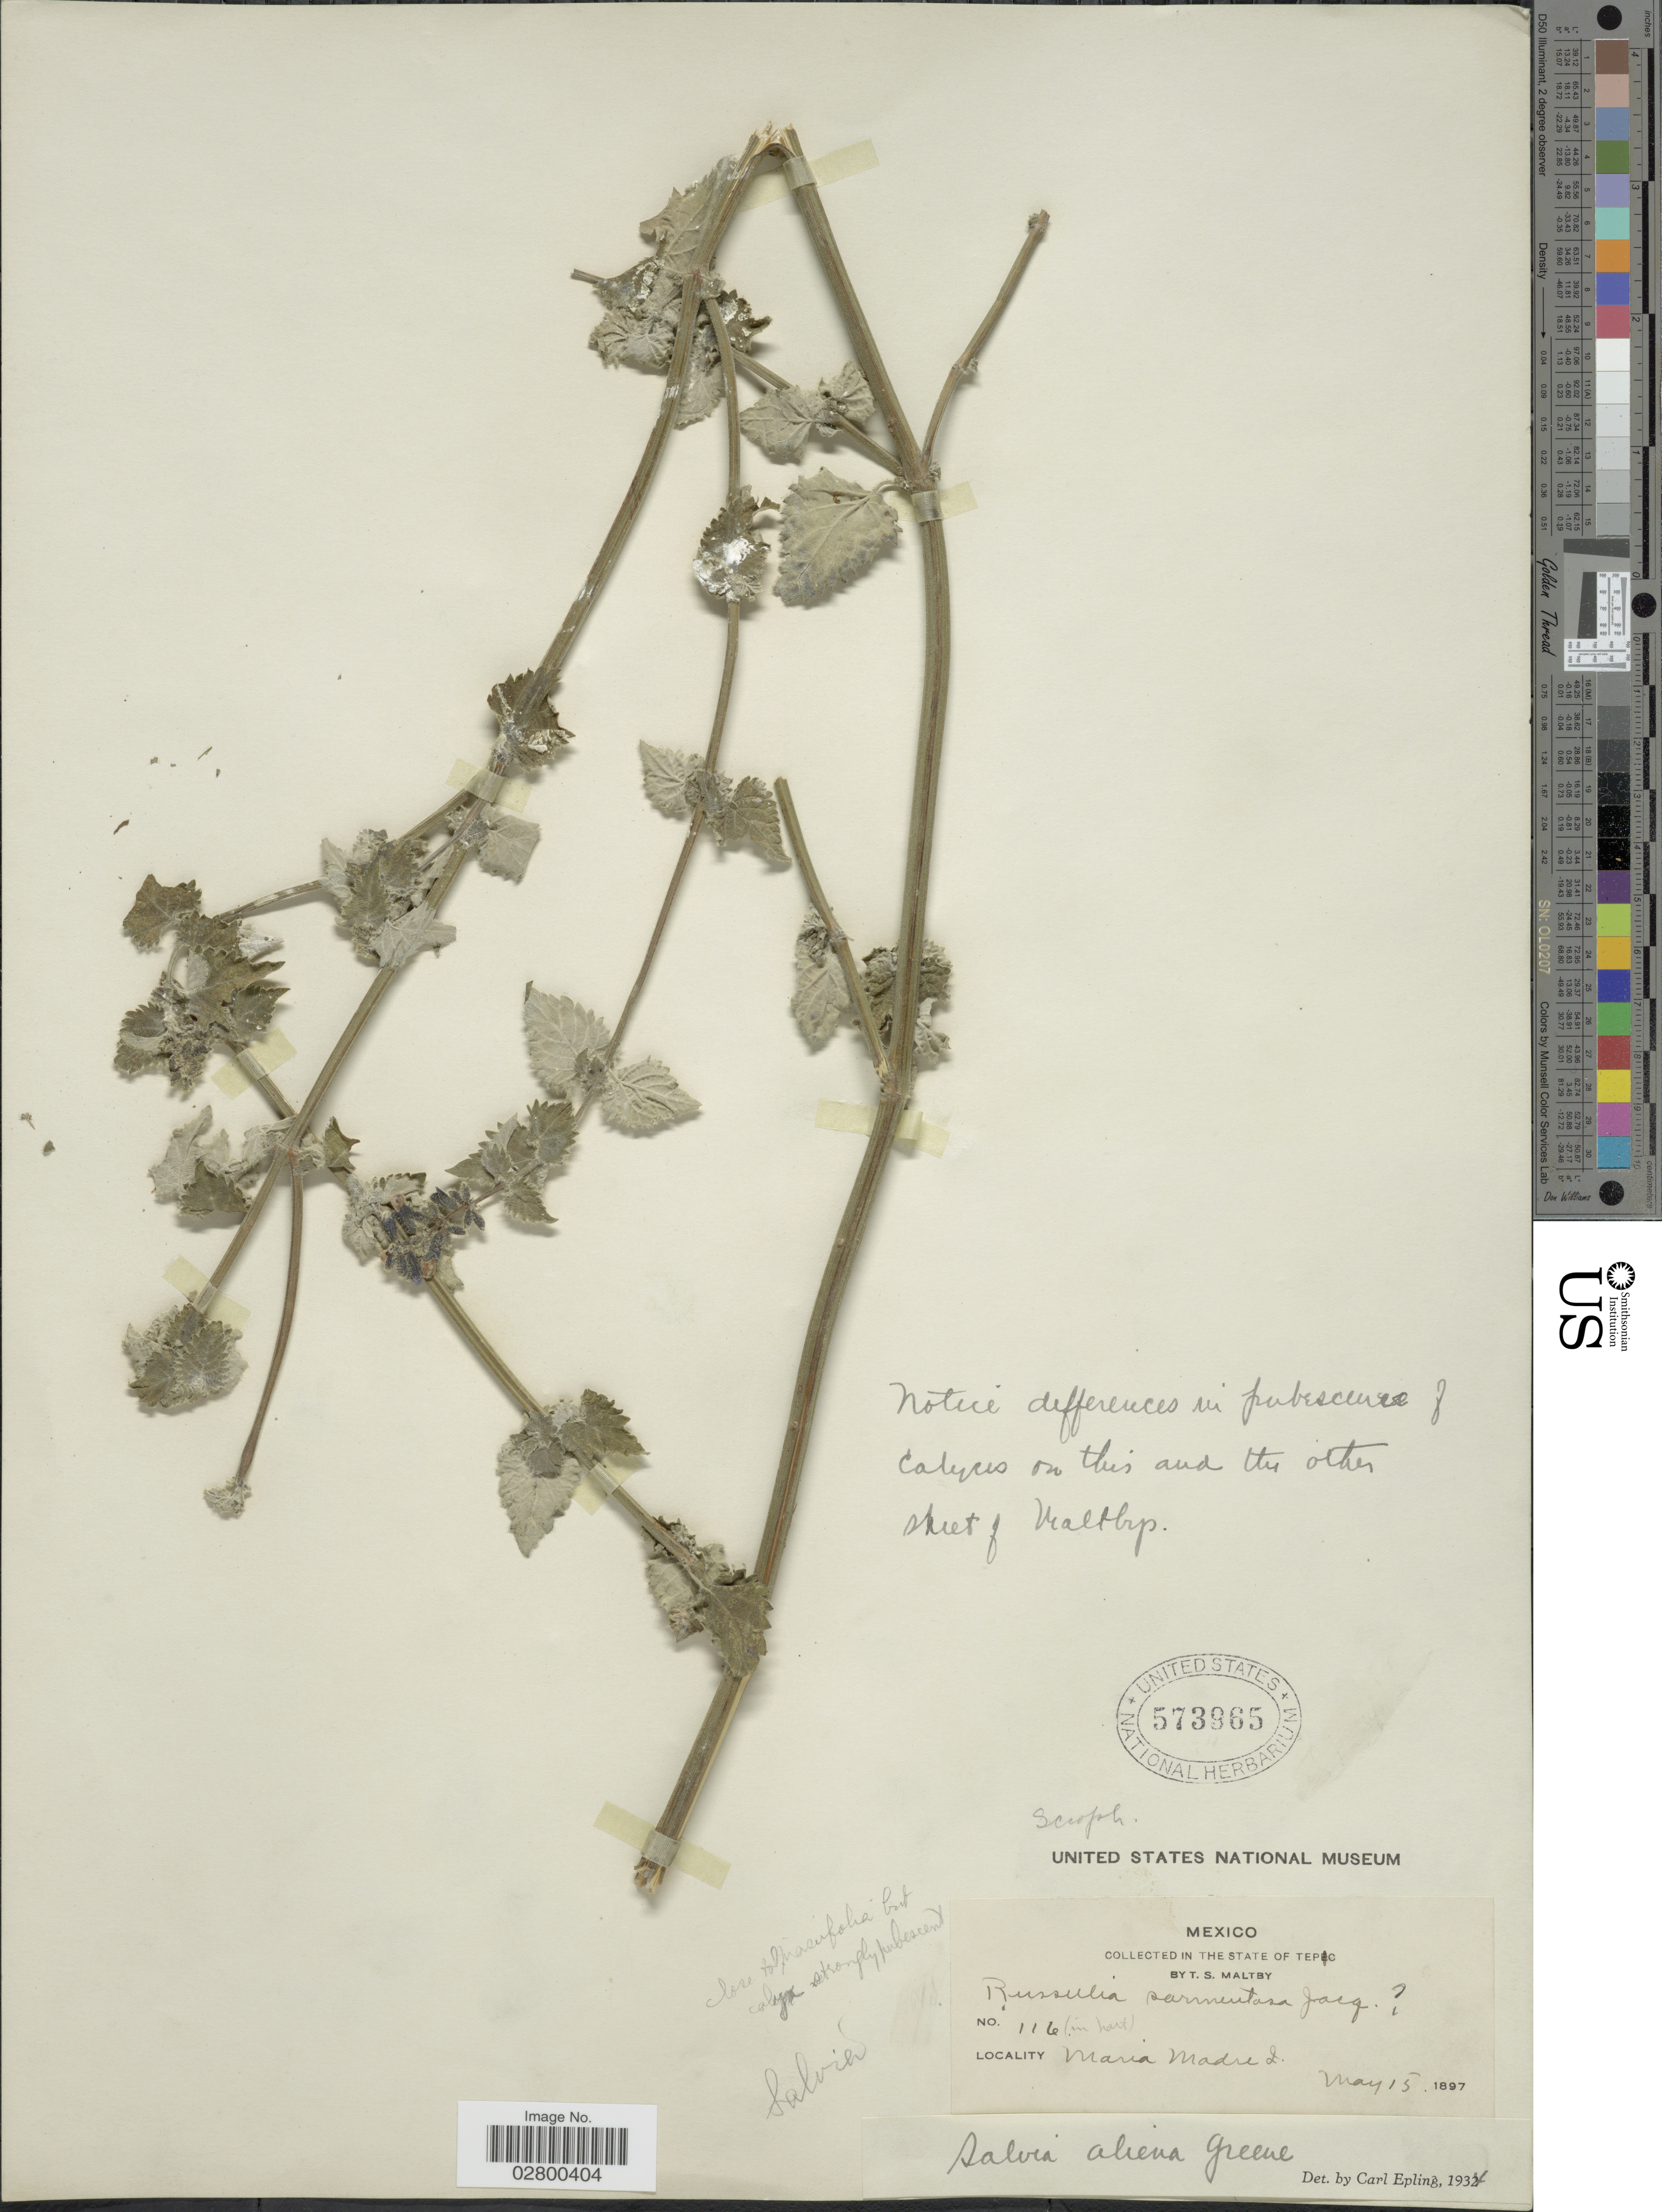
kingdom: Plantae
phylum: Tracheophyta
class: Magnoliopsida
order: Lamiales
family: Lamiaceae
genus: Salvia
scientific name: Salvia aliena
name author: Greene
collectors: T. S. Maltby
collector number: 116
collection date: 1897-05-15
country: Mexico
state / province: Nayarit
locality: In The State of Tepic, Maria Madre I.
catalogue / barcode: US 573965